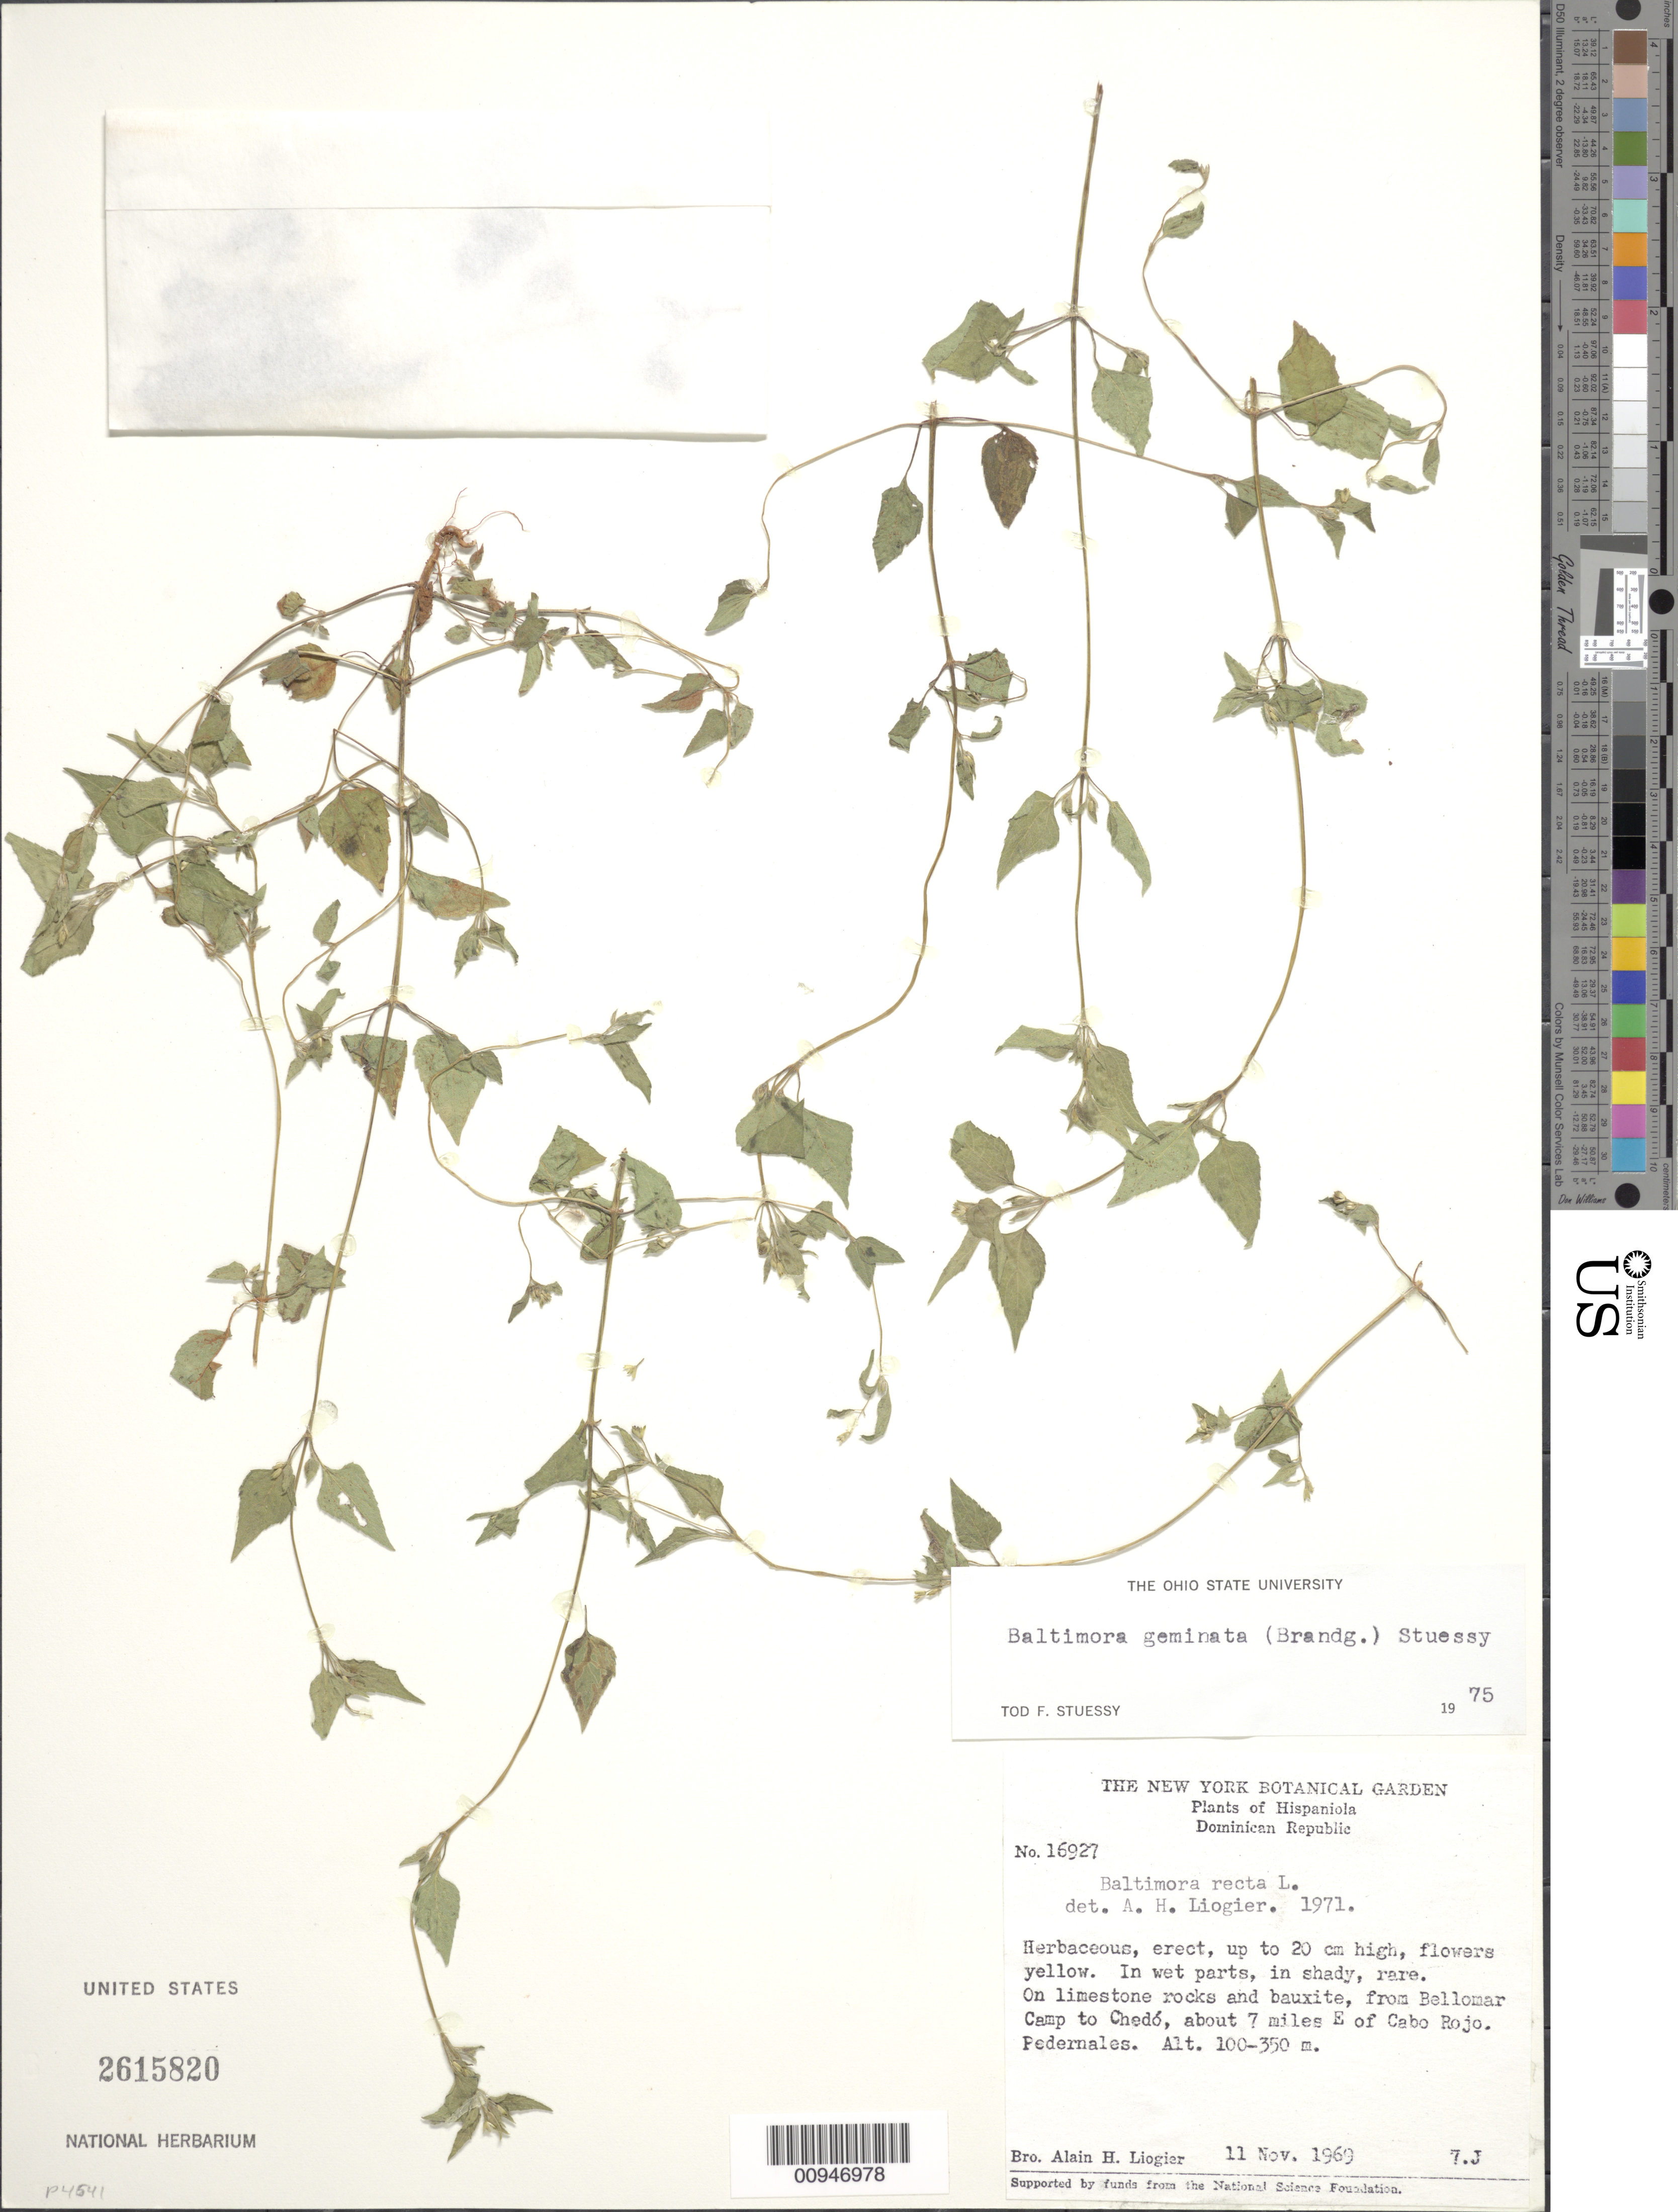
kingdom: Plantae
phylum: Tracheophyta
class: Magnoliopsida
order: Asterales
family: Asteraceae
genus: Baltimora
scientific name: Baltimora geminata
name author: (Brandegee) Stuessy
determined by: Stuessy, T. F.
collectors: A. H. Liogier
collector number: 16927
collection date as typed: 11 Nov 1969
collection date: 1969-11-11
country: Dominican Republic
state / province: Pedernales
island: Hispaniola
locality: from Bellomar Camp to Chedó, about 7 miles E of Cabo Rojo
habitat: In wet parts, in shade on limestone rocks and bauxite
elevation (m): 100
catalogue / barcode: US 2615820